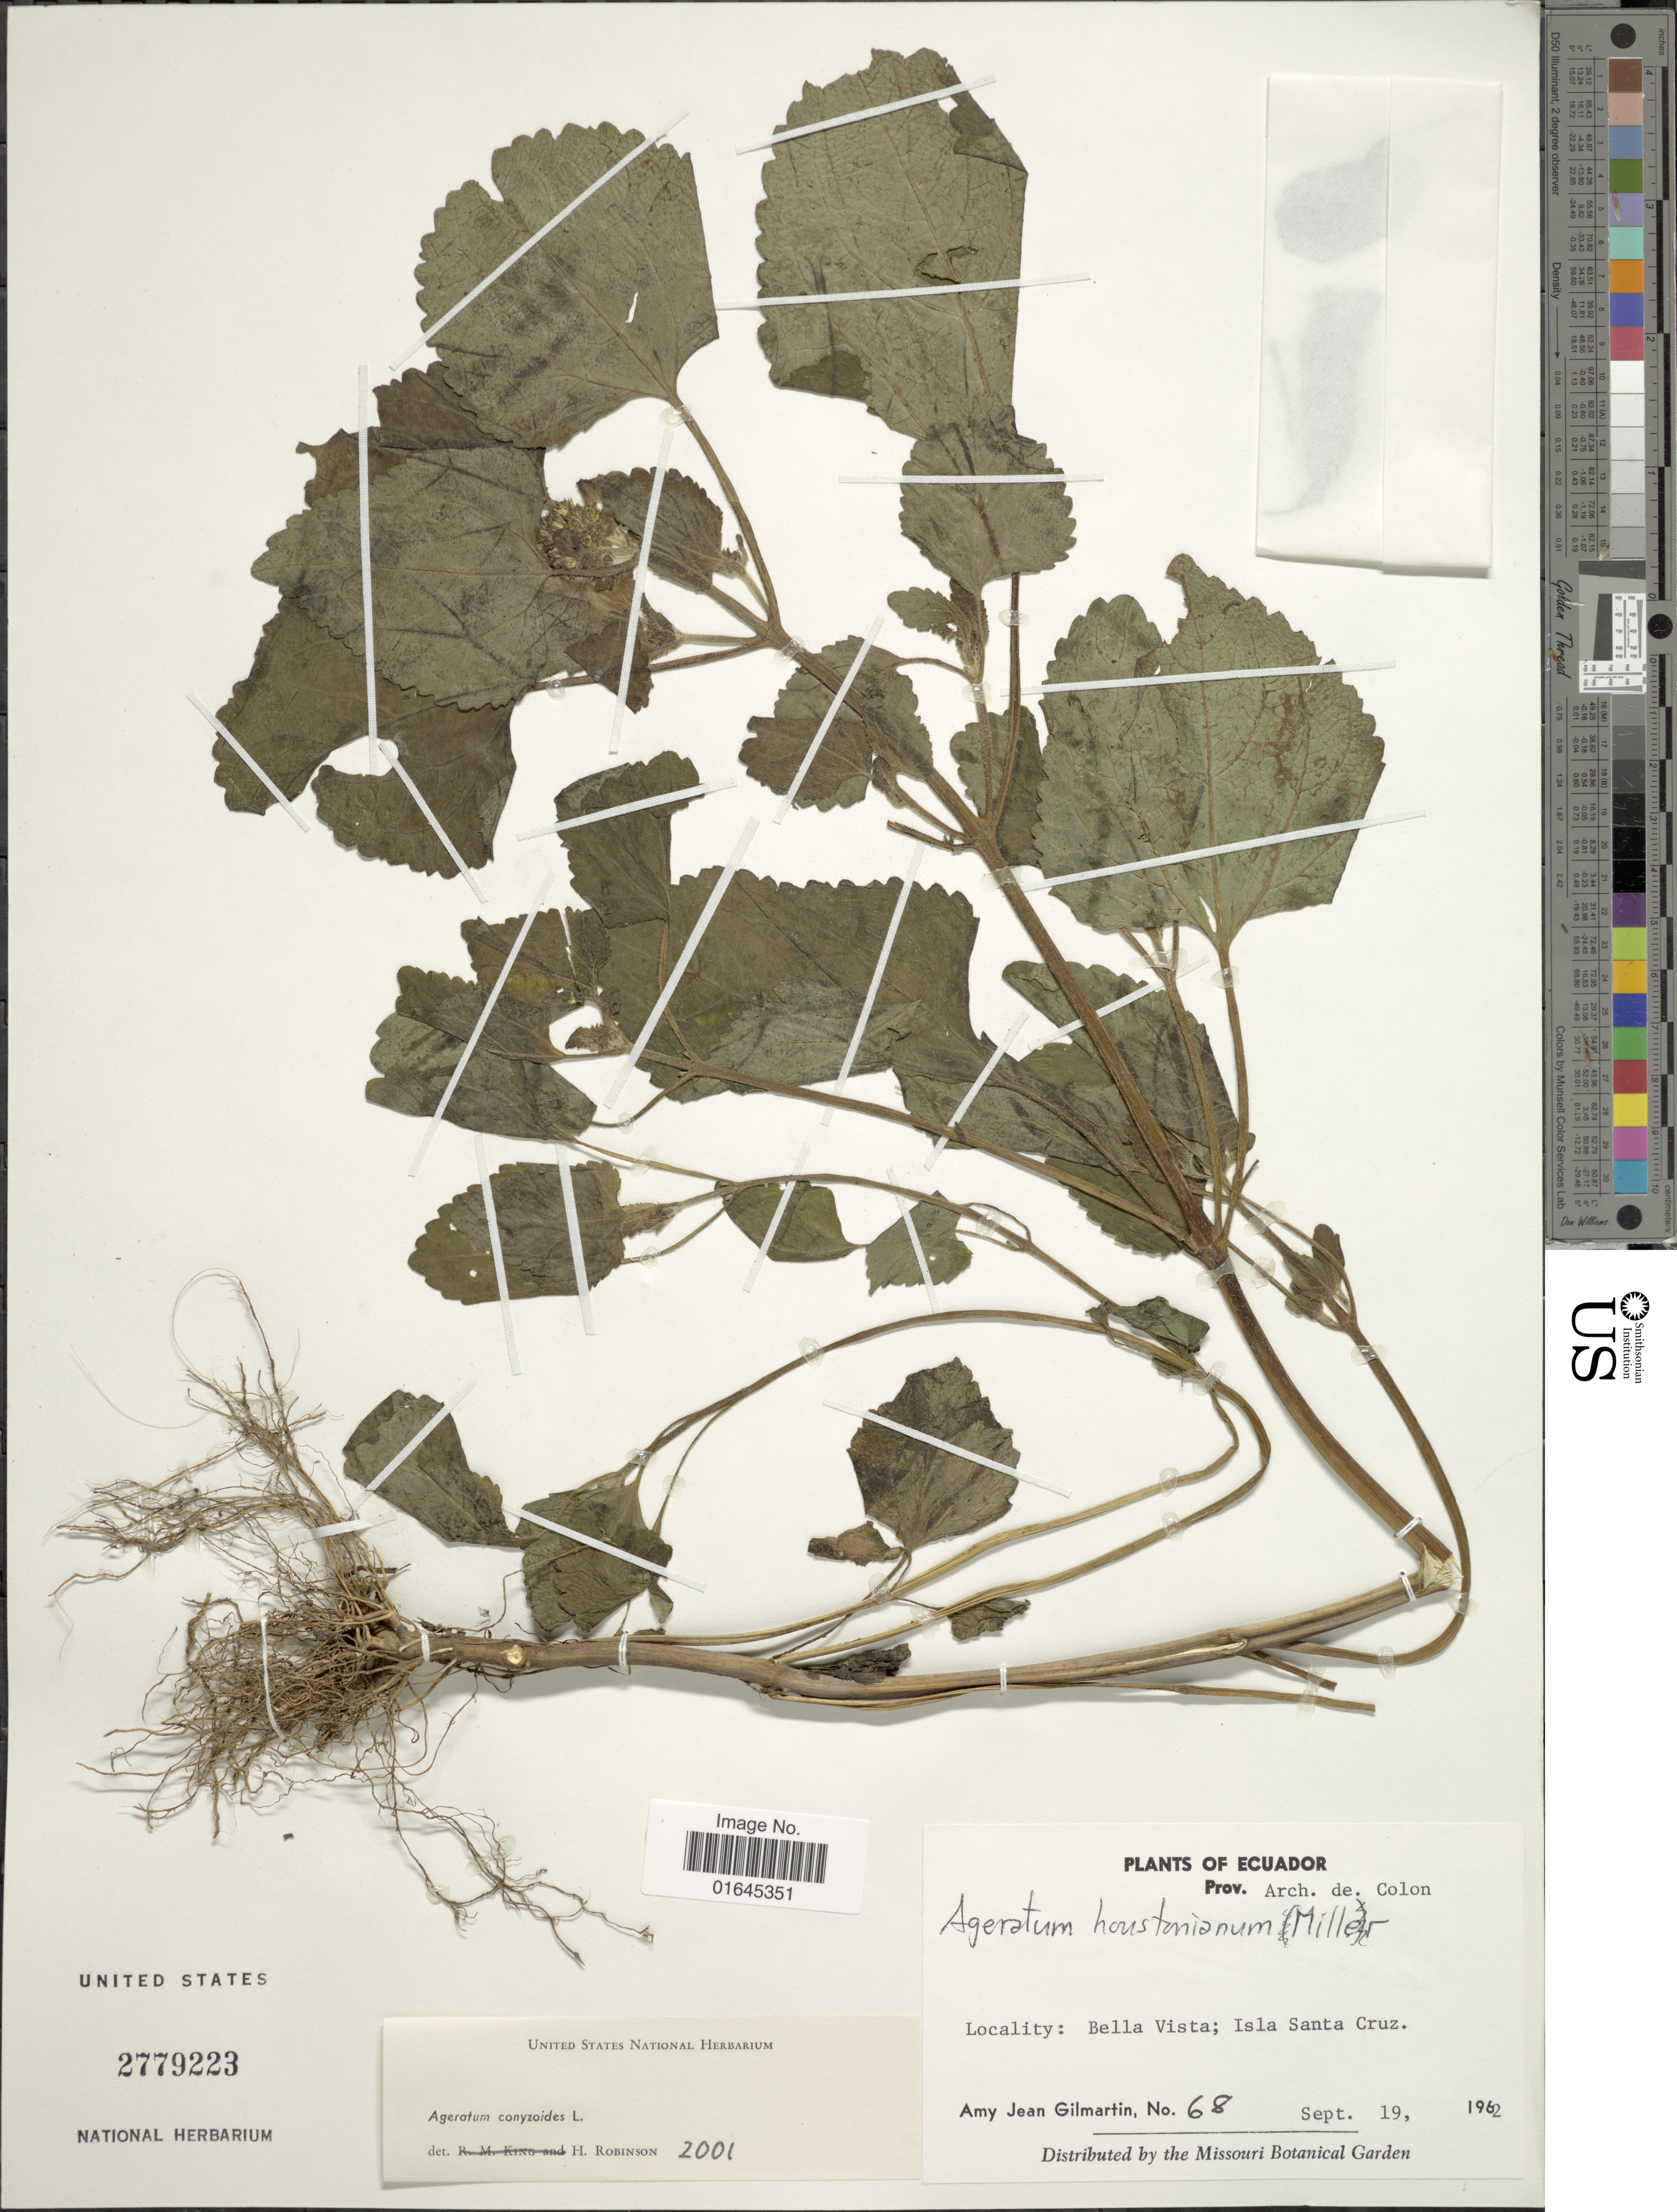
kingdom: Plantae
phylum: Tracheophyta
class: Magnoliopsida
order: Asterales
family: Asteraceae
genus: Ageratum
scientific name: Ageratum conyzoides subsp. conyzoides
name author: L.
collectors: A. J. Gilmartin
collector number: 68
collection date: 1962-09-19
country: Ecuador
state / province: Colón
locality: Bella Vista; Isla Santa Cruz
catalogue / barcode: US 2779223